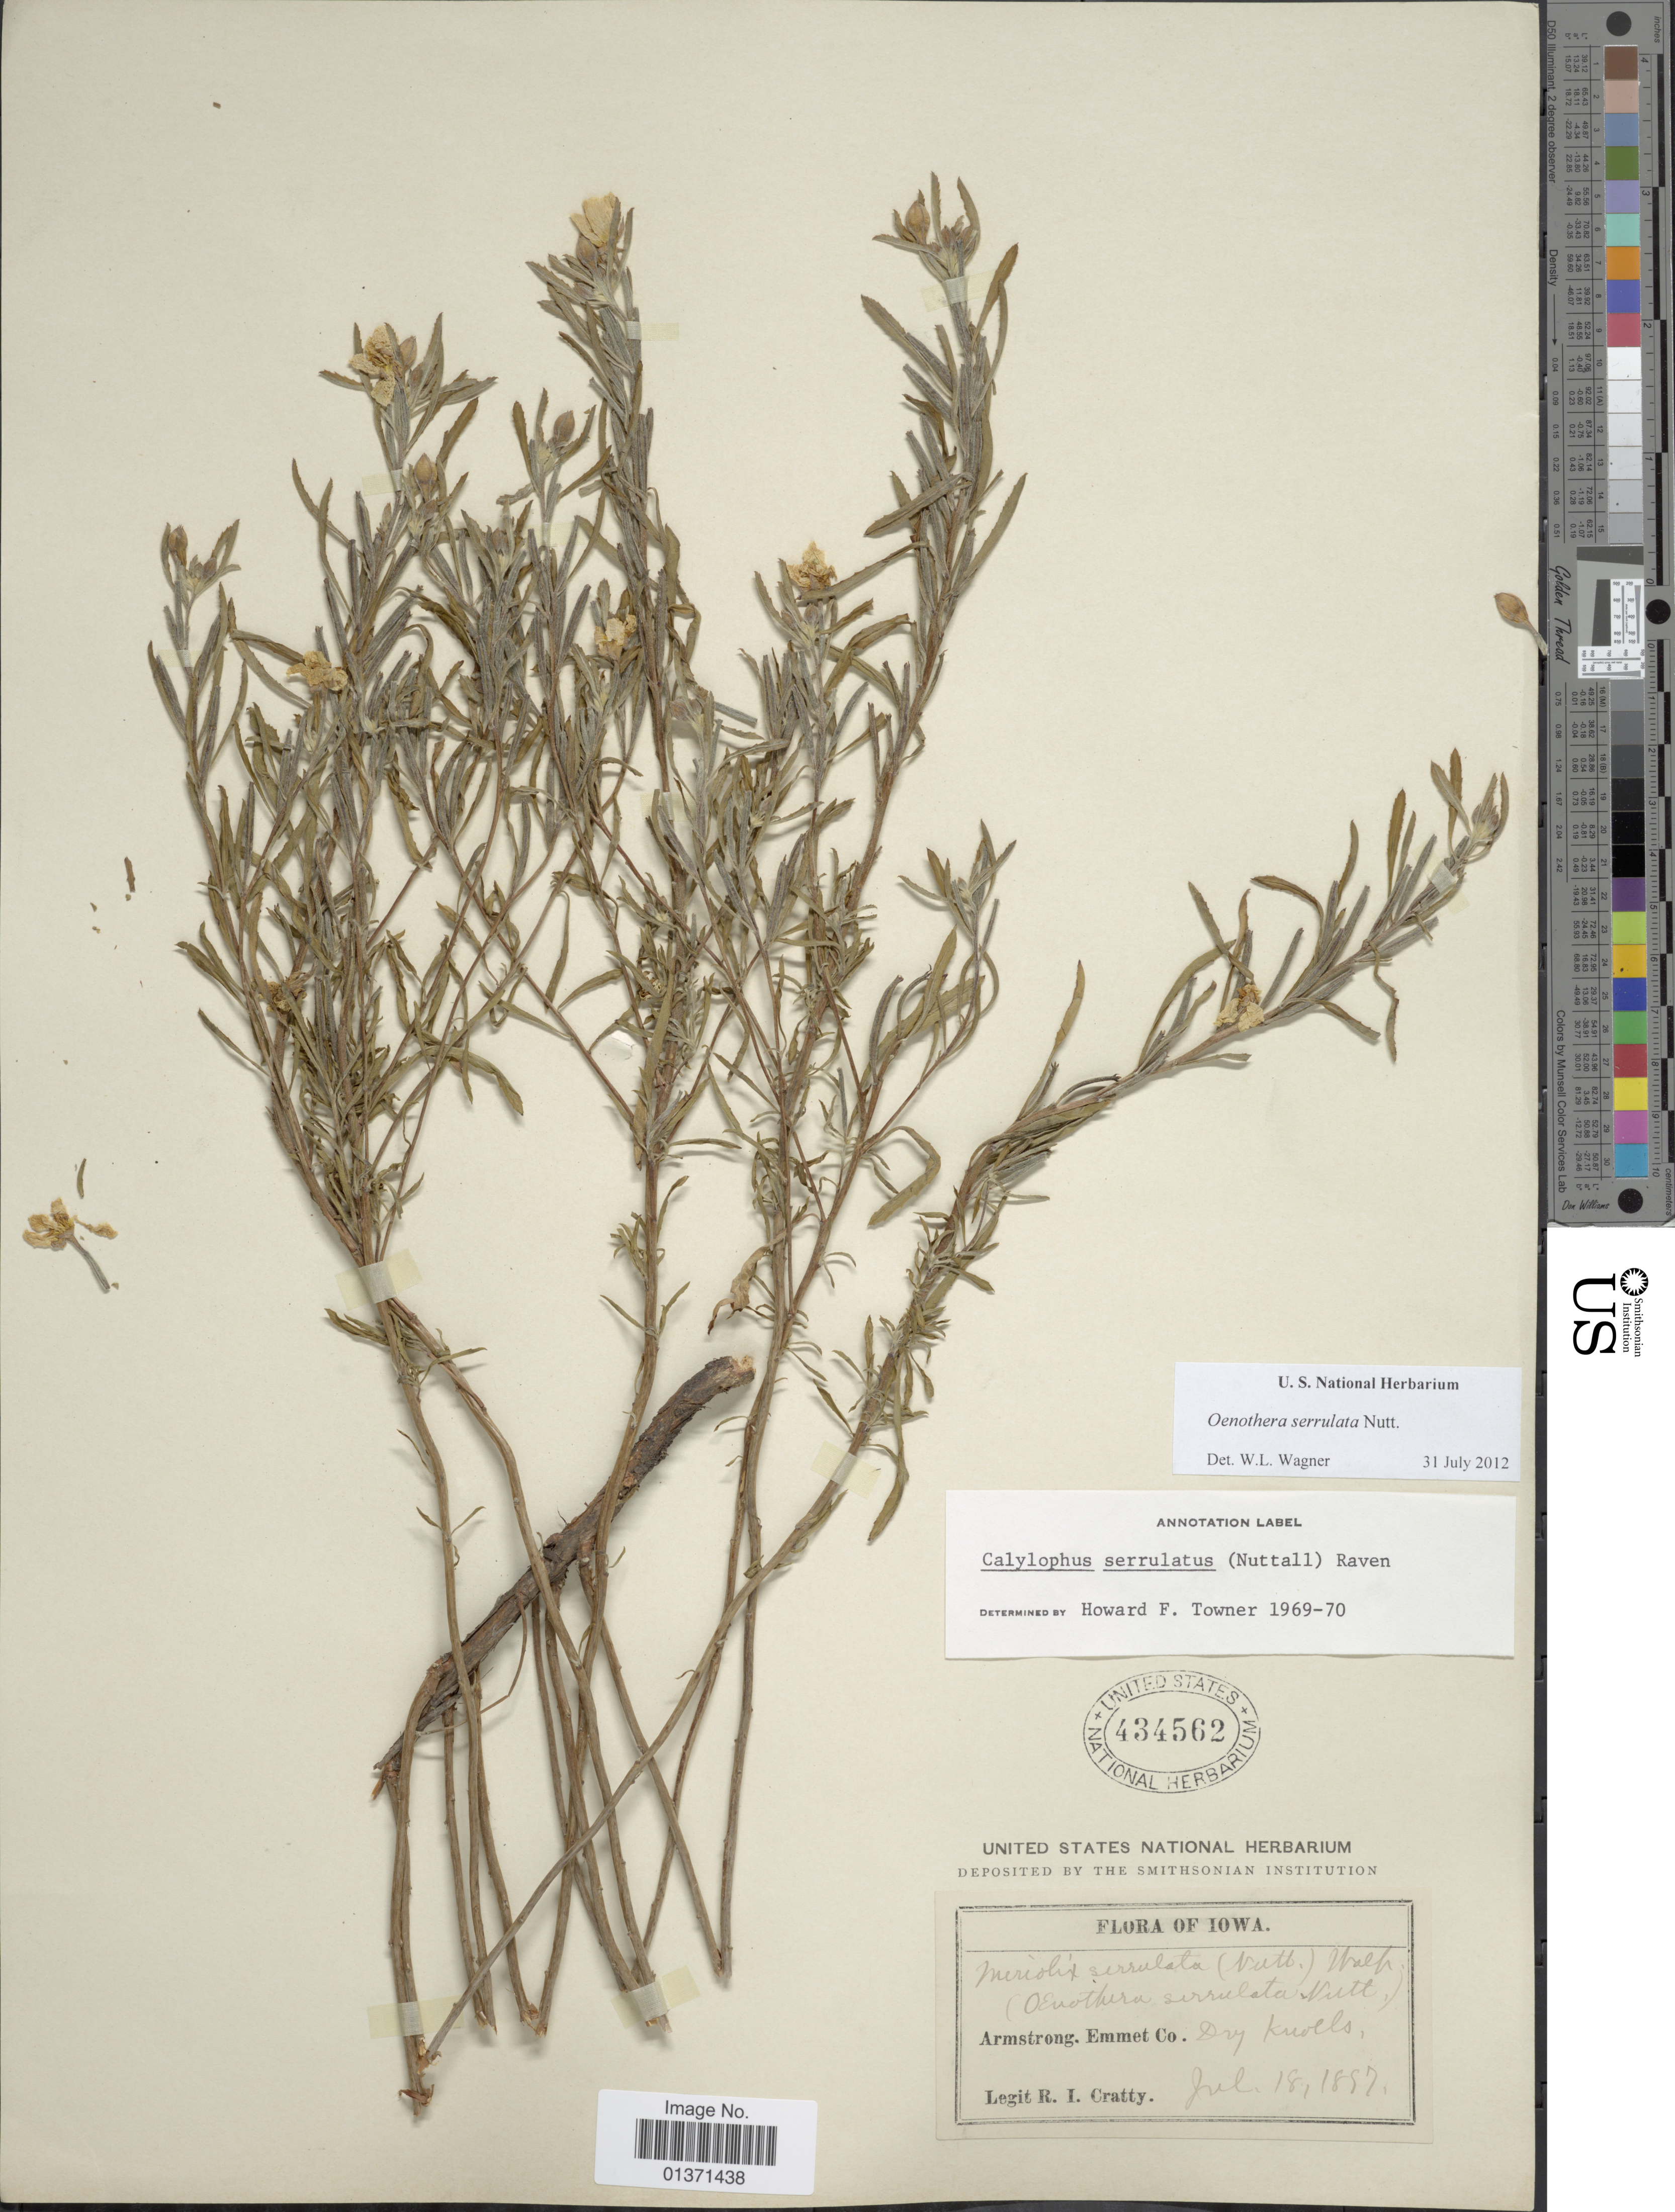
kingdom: Plantae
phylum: Tracheophyta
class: Magnoliopsida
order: Myrtales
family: Onagraceae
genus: Oenothera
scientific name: Oenothera serrulata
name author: Nutt.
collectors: R. Cratty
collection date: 1897-07-18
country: United States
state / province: Iowa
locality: Armstrong, Emmet Co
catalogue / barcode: US 434562